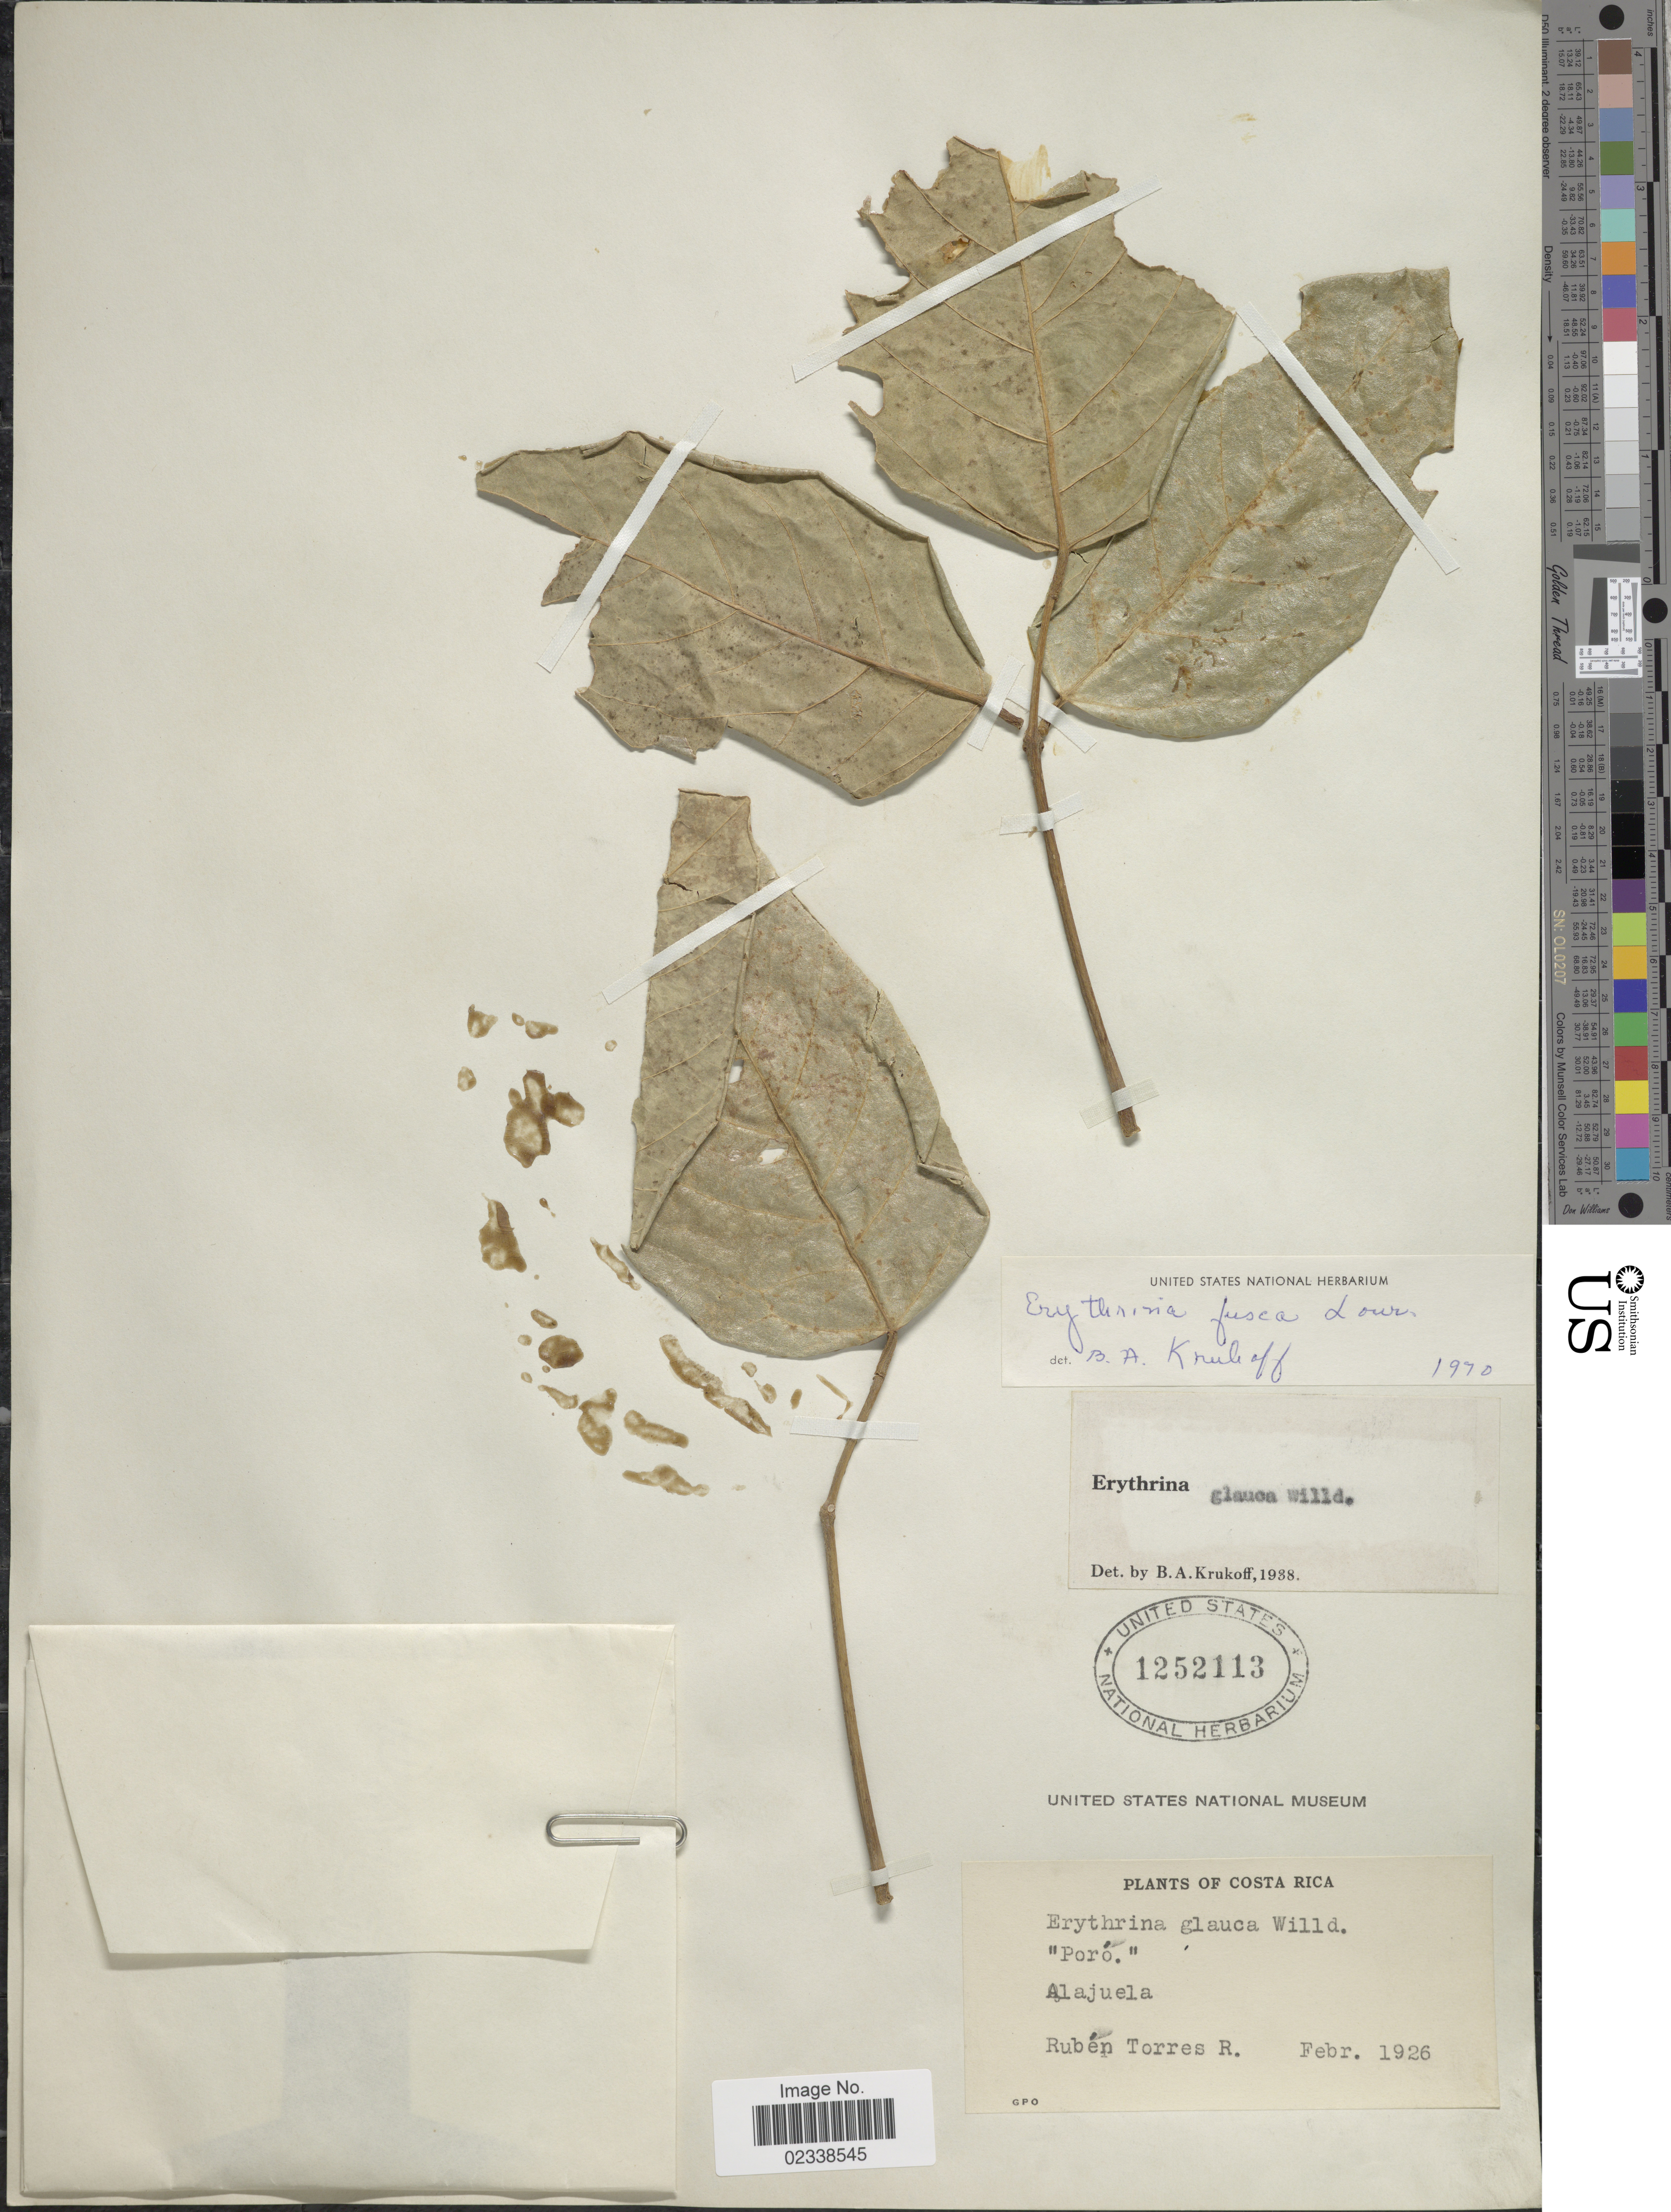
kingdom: Plantae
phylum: Tracheophyta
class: Magnoliopsida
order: Fabales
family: Fabaceae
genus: Erythrina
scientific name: Erythrina fusca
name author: Lour.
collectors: R. Torres Rojas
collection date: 1926-02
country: Costa Rica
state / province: Alajuela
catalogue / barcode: US 1252113